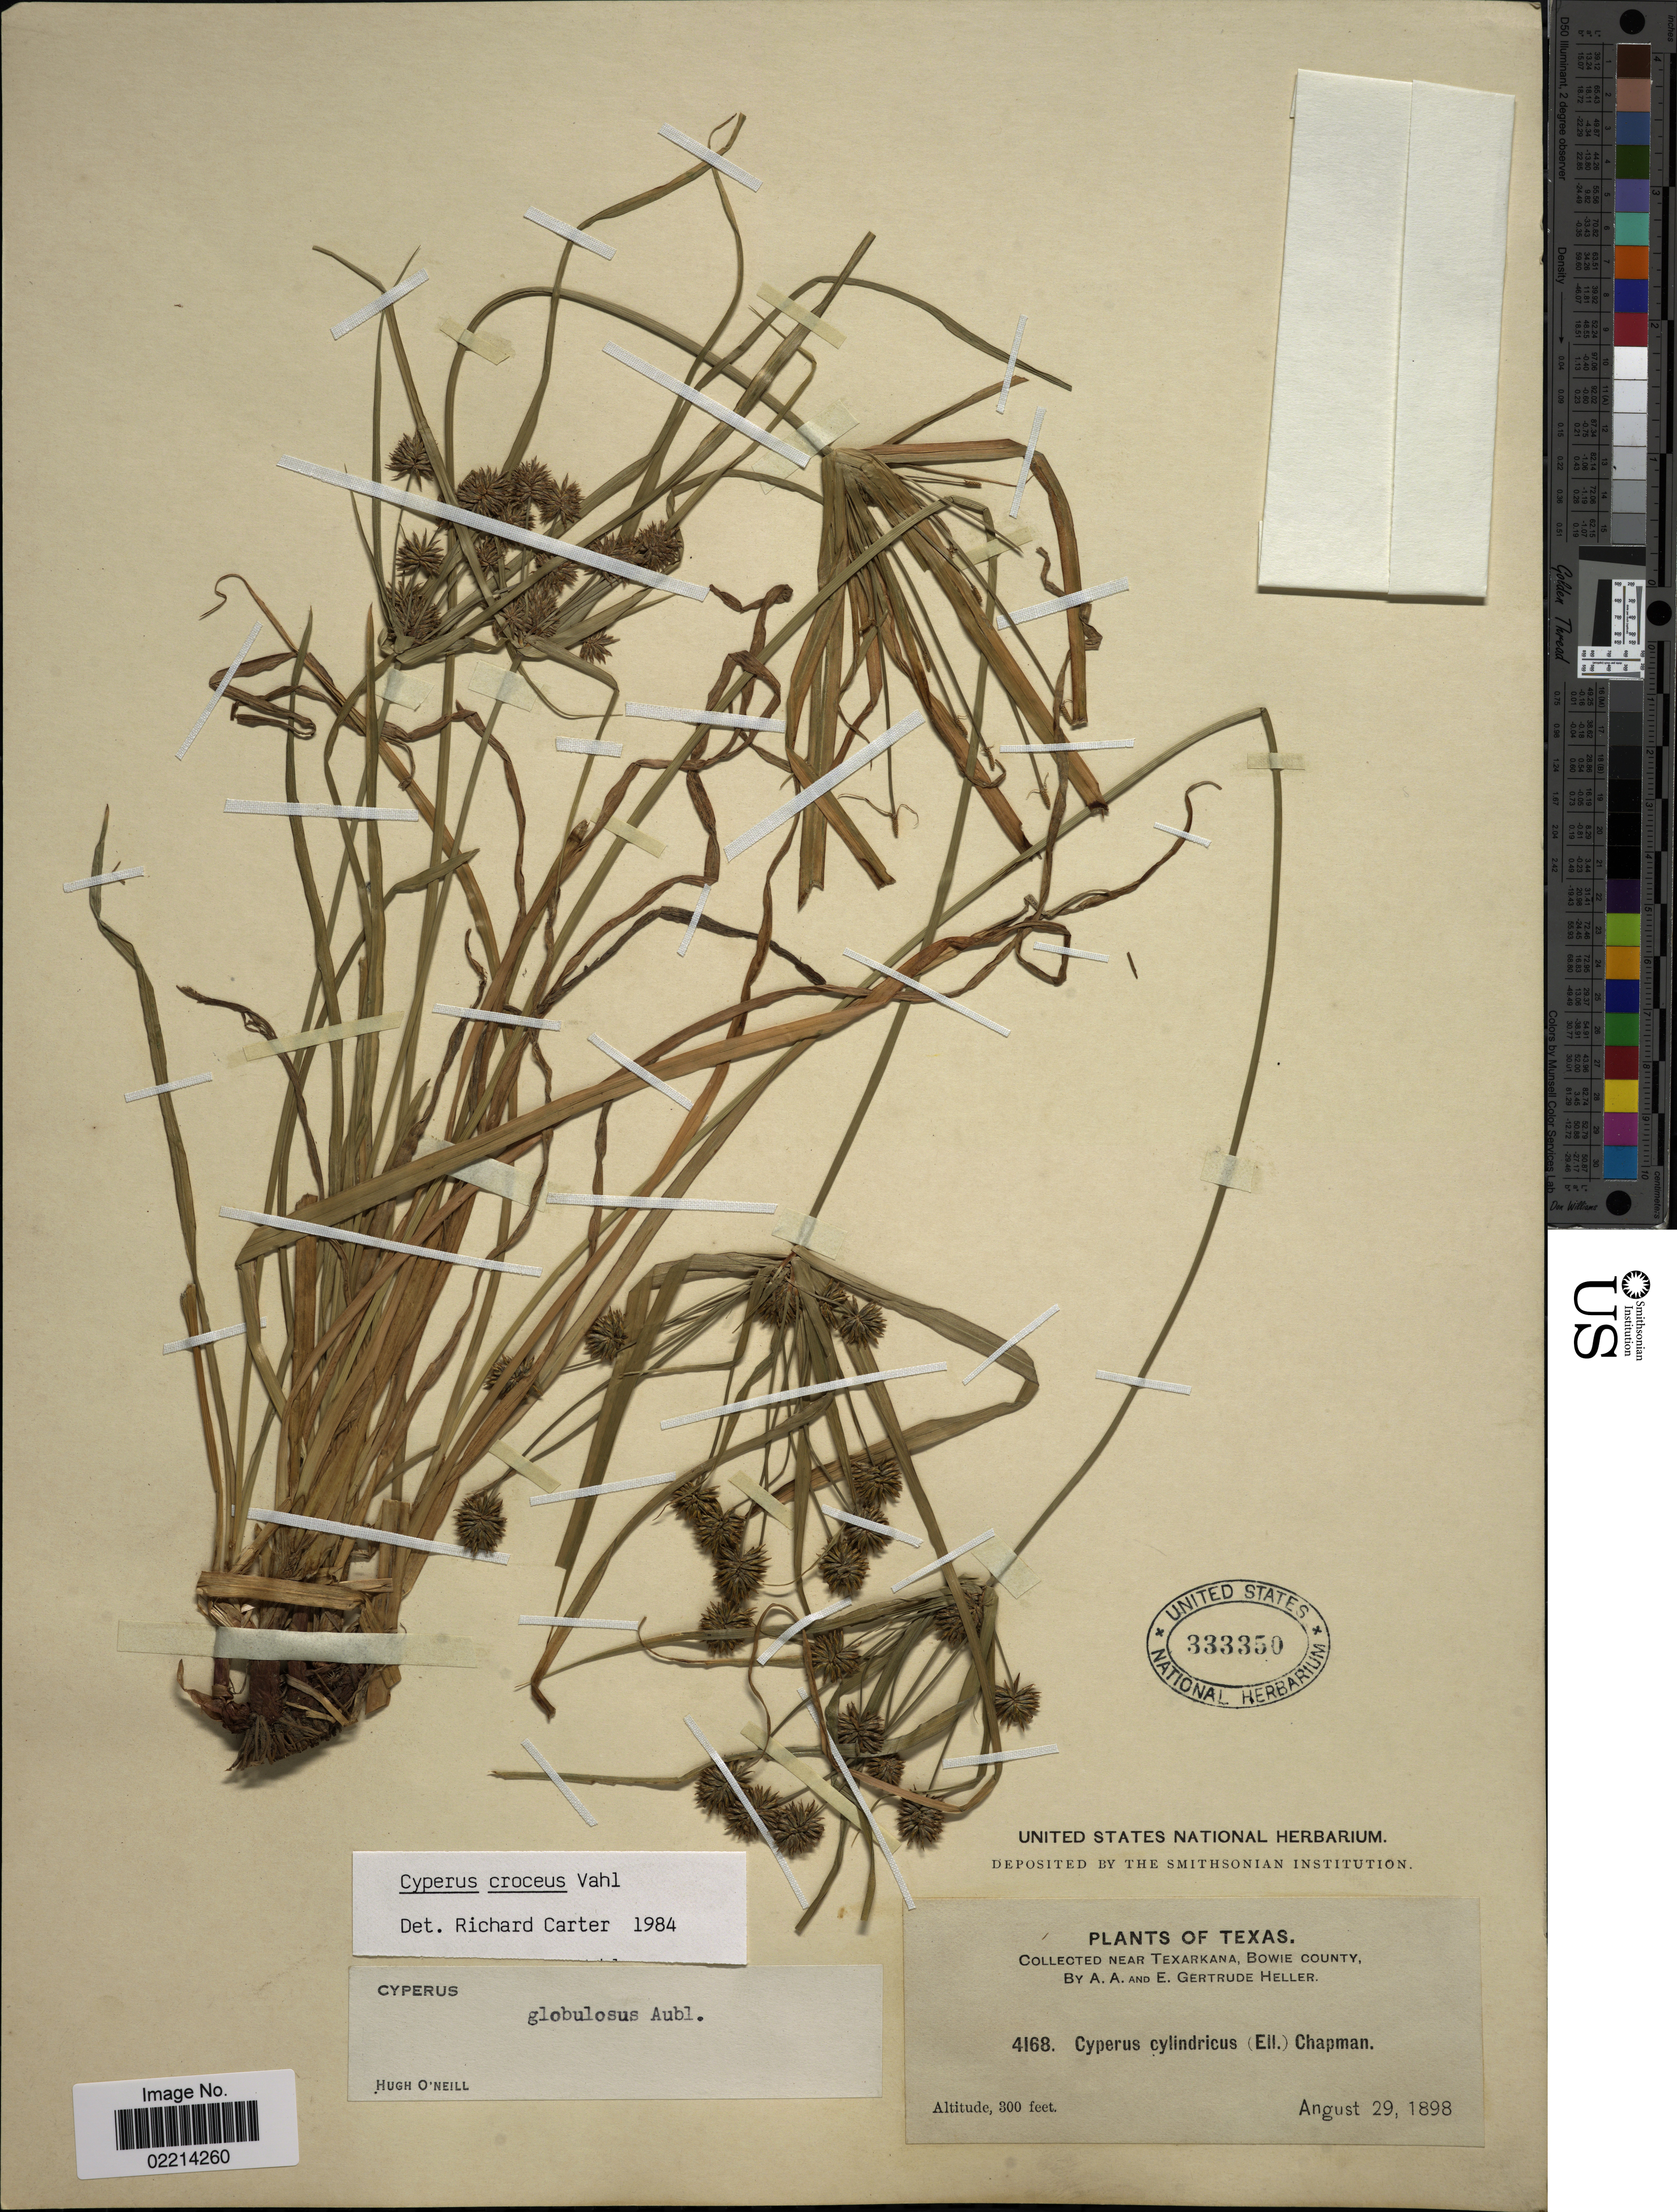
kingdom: Plantae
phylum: Tracheophyta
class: Liliopsida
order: Poales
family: Cyperaceae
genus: Cyperus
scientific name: Cyperus croceus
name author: Vahl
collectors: A. A. Heller & E. G. Heller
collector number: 4168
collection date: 1898-08-29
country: United States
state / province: Texas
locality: Near Texarkana, Bowie County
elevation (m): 91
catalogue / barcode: US 333350